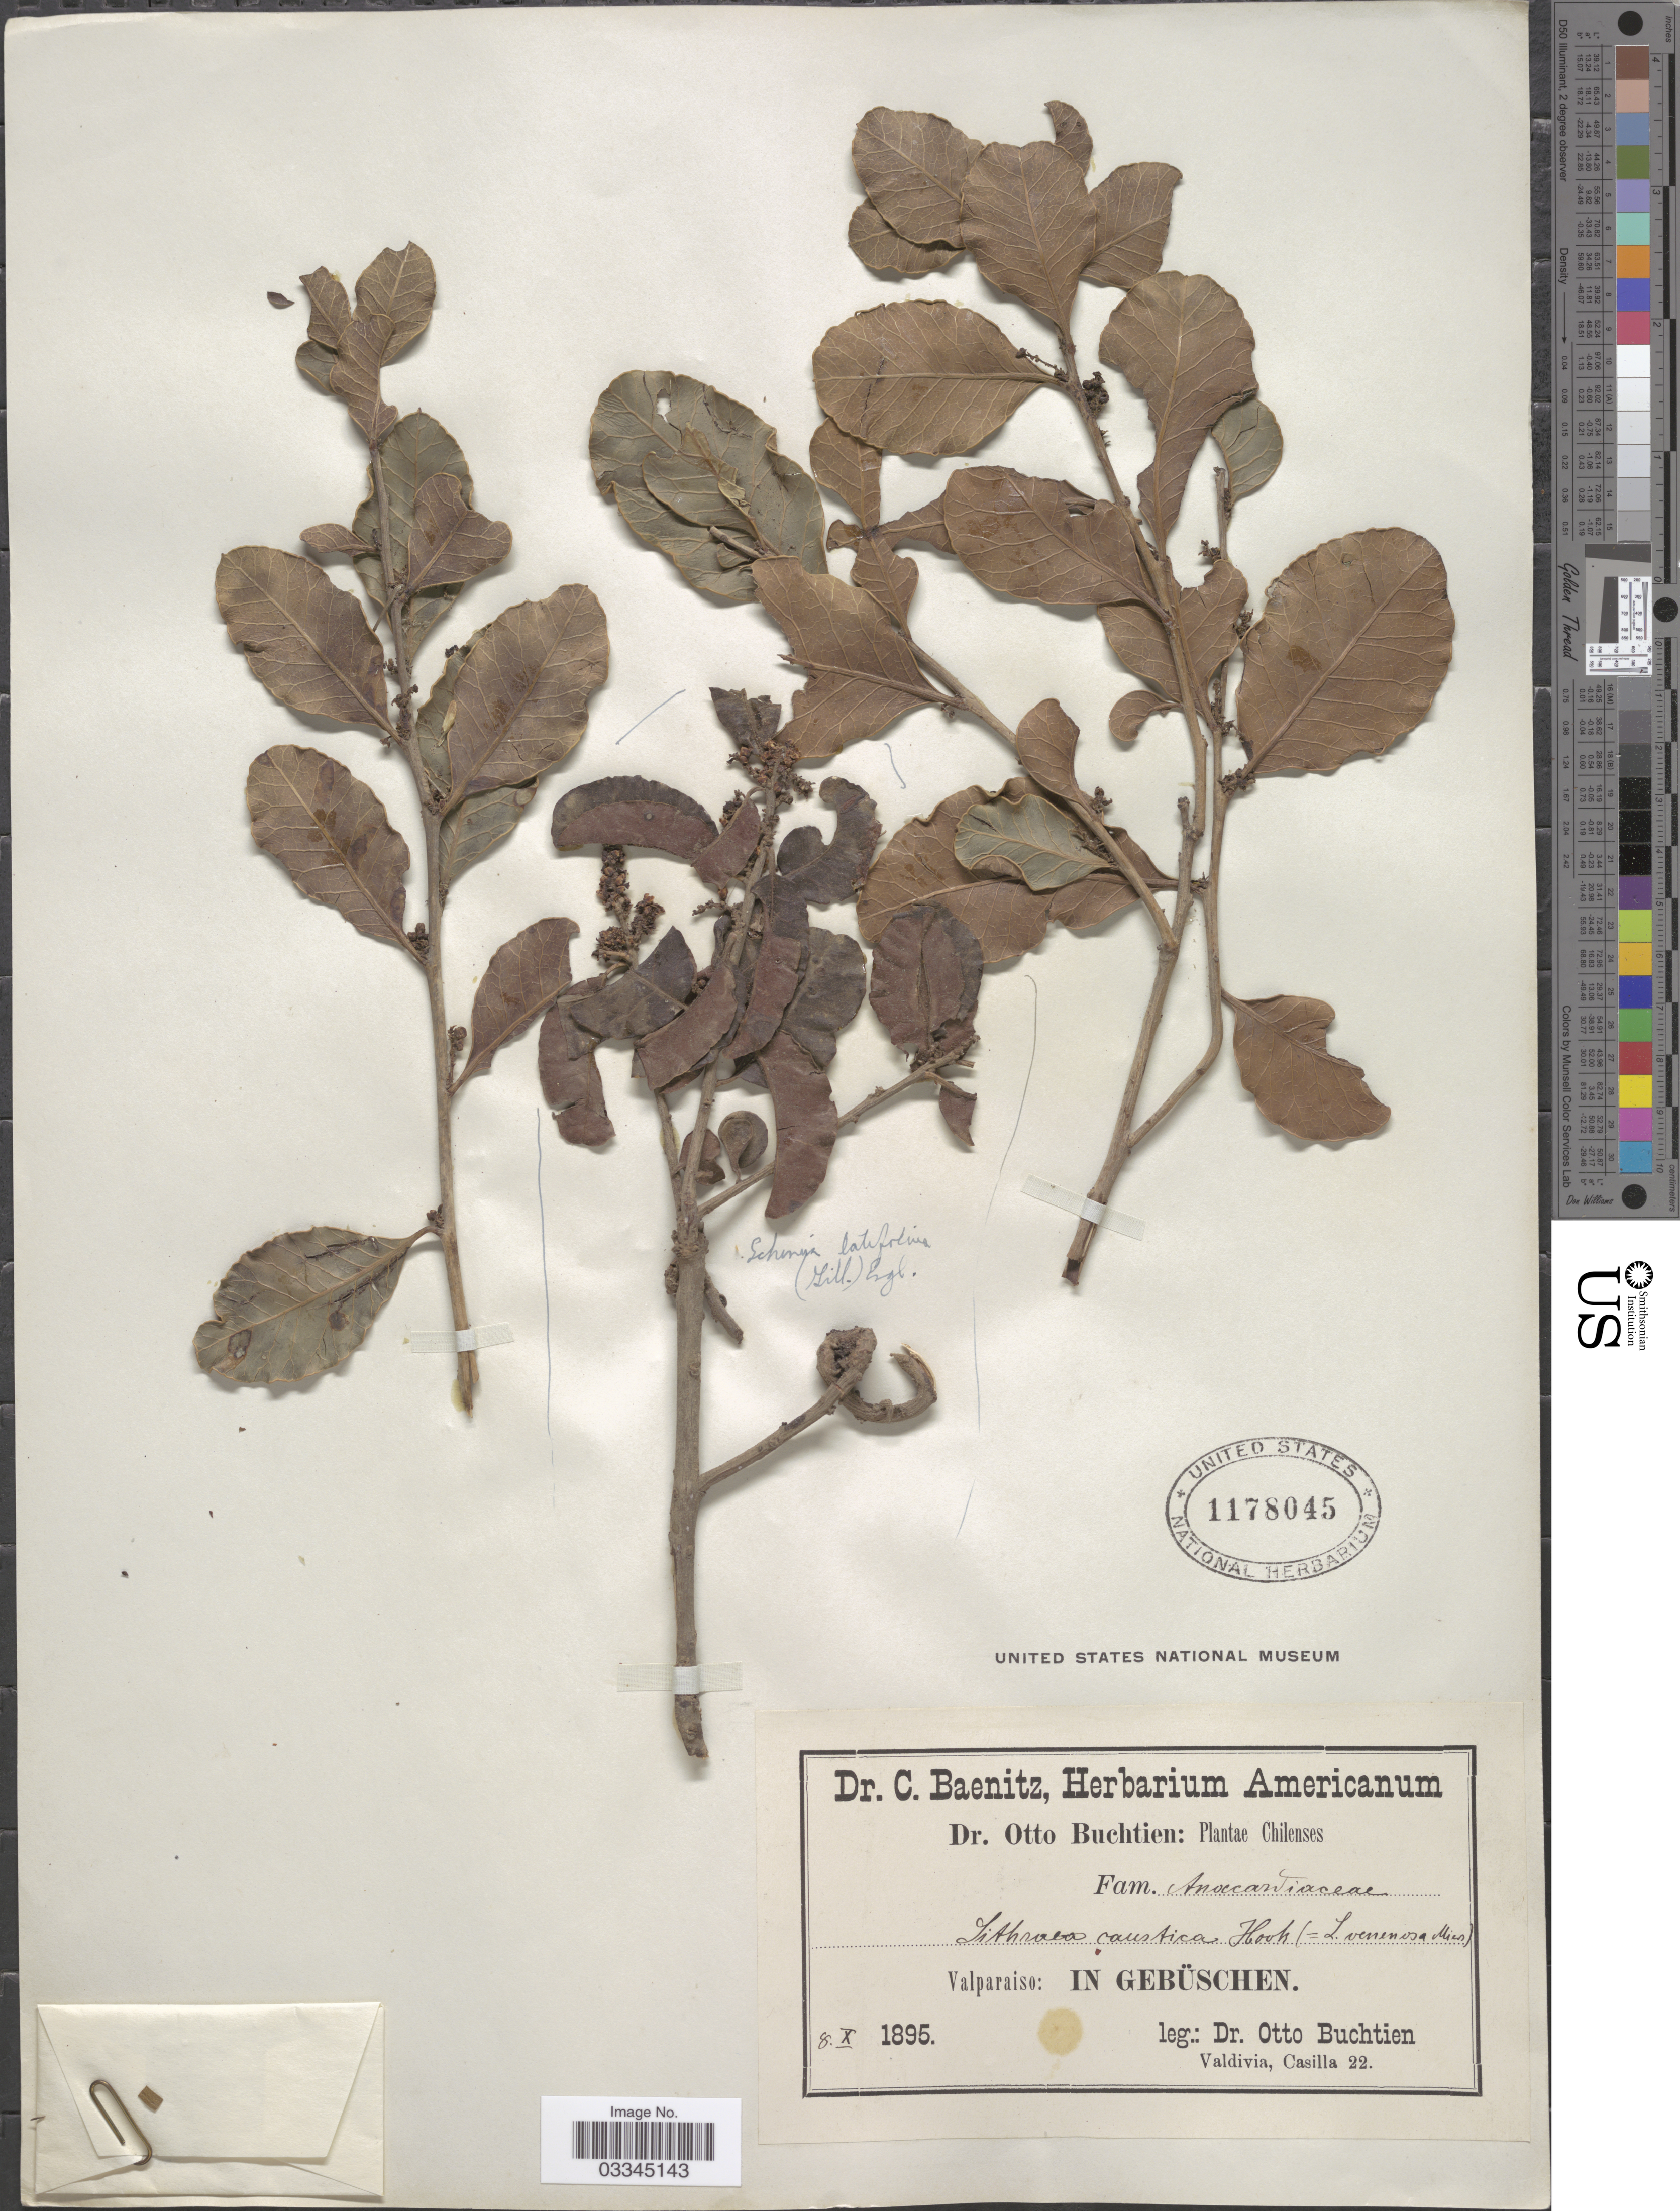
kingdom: Plantae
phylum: Tracheophyta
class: Magnoliopsida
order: Sapindales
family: Anacardiaceae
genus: Schinus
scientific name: Schinus latifolia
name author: (Gillies ex Lindl.) Engl.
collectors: O. Buchtien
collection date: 1895-10-08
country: Chile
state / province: Valparaíso (V)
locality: In Gebüschen.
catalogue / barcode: US 1178045